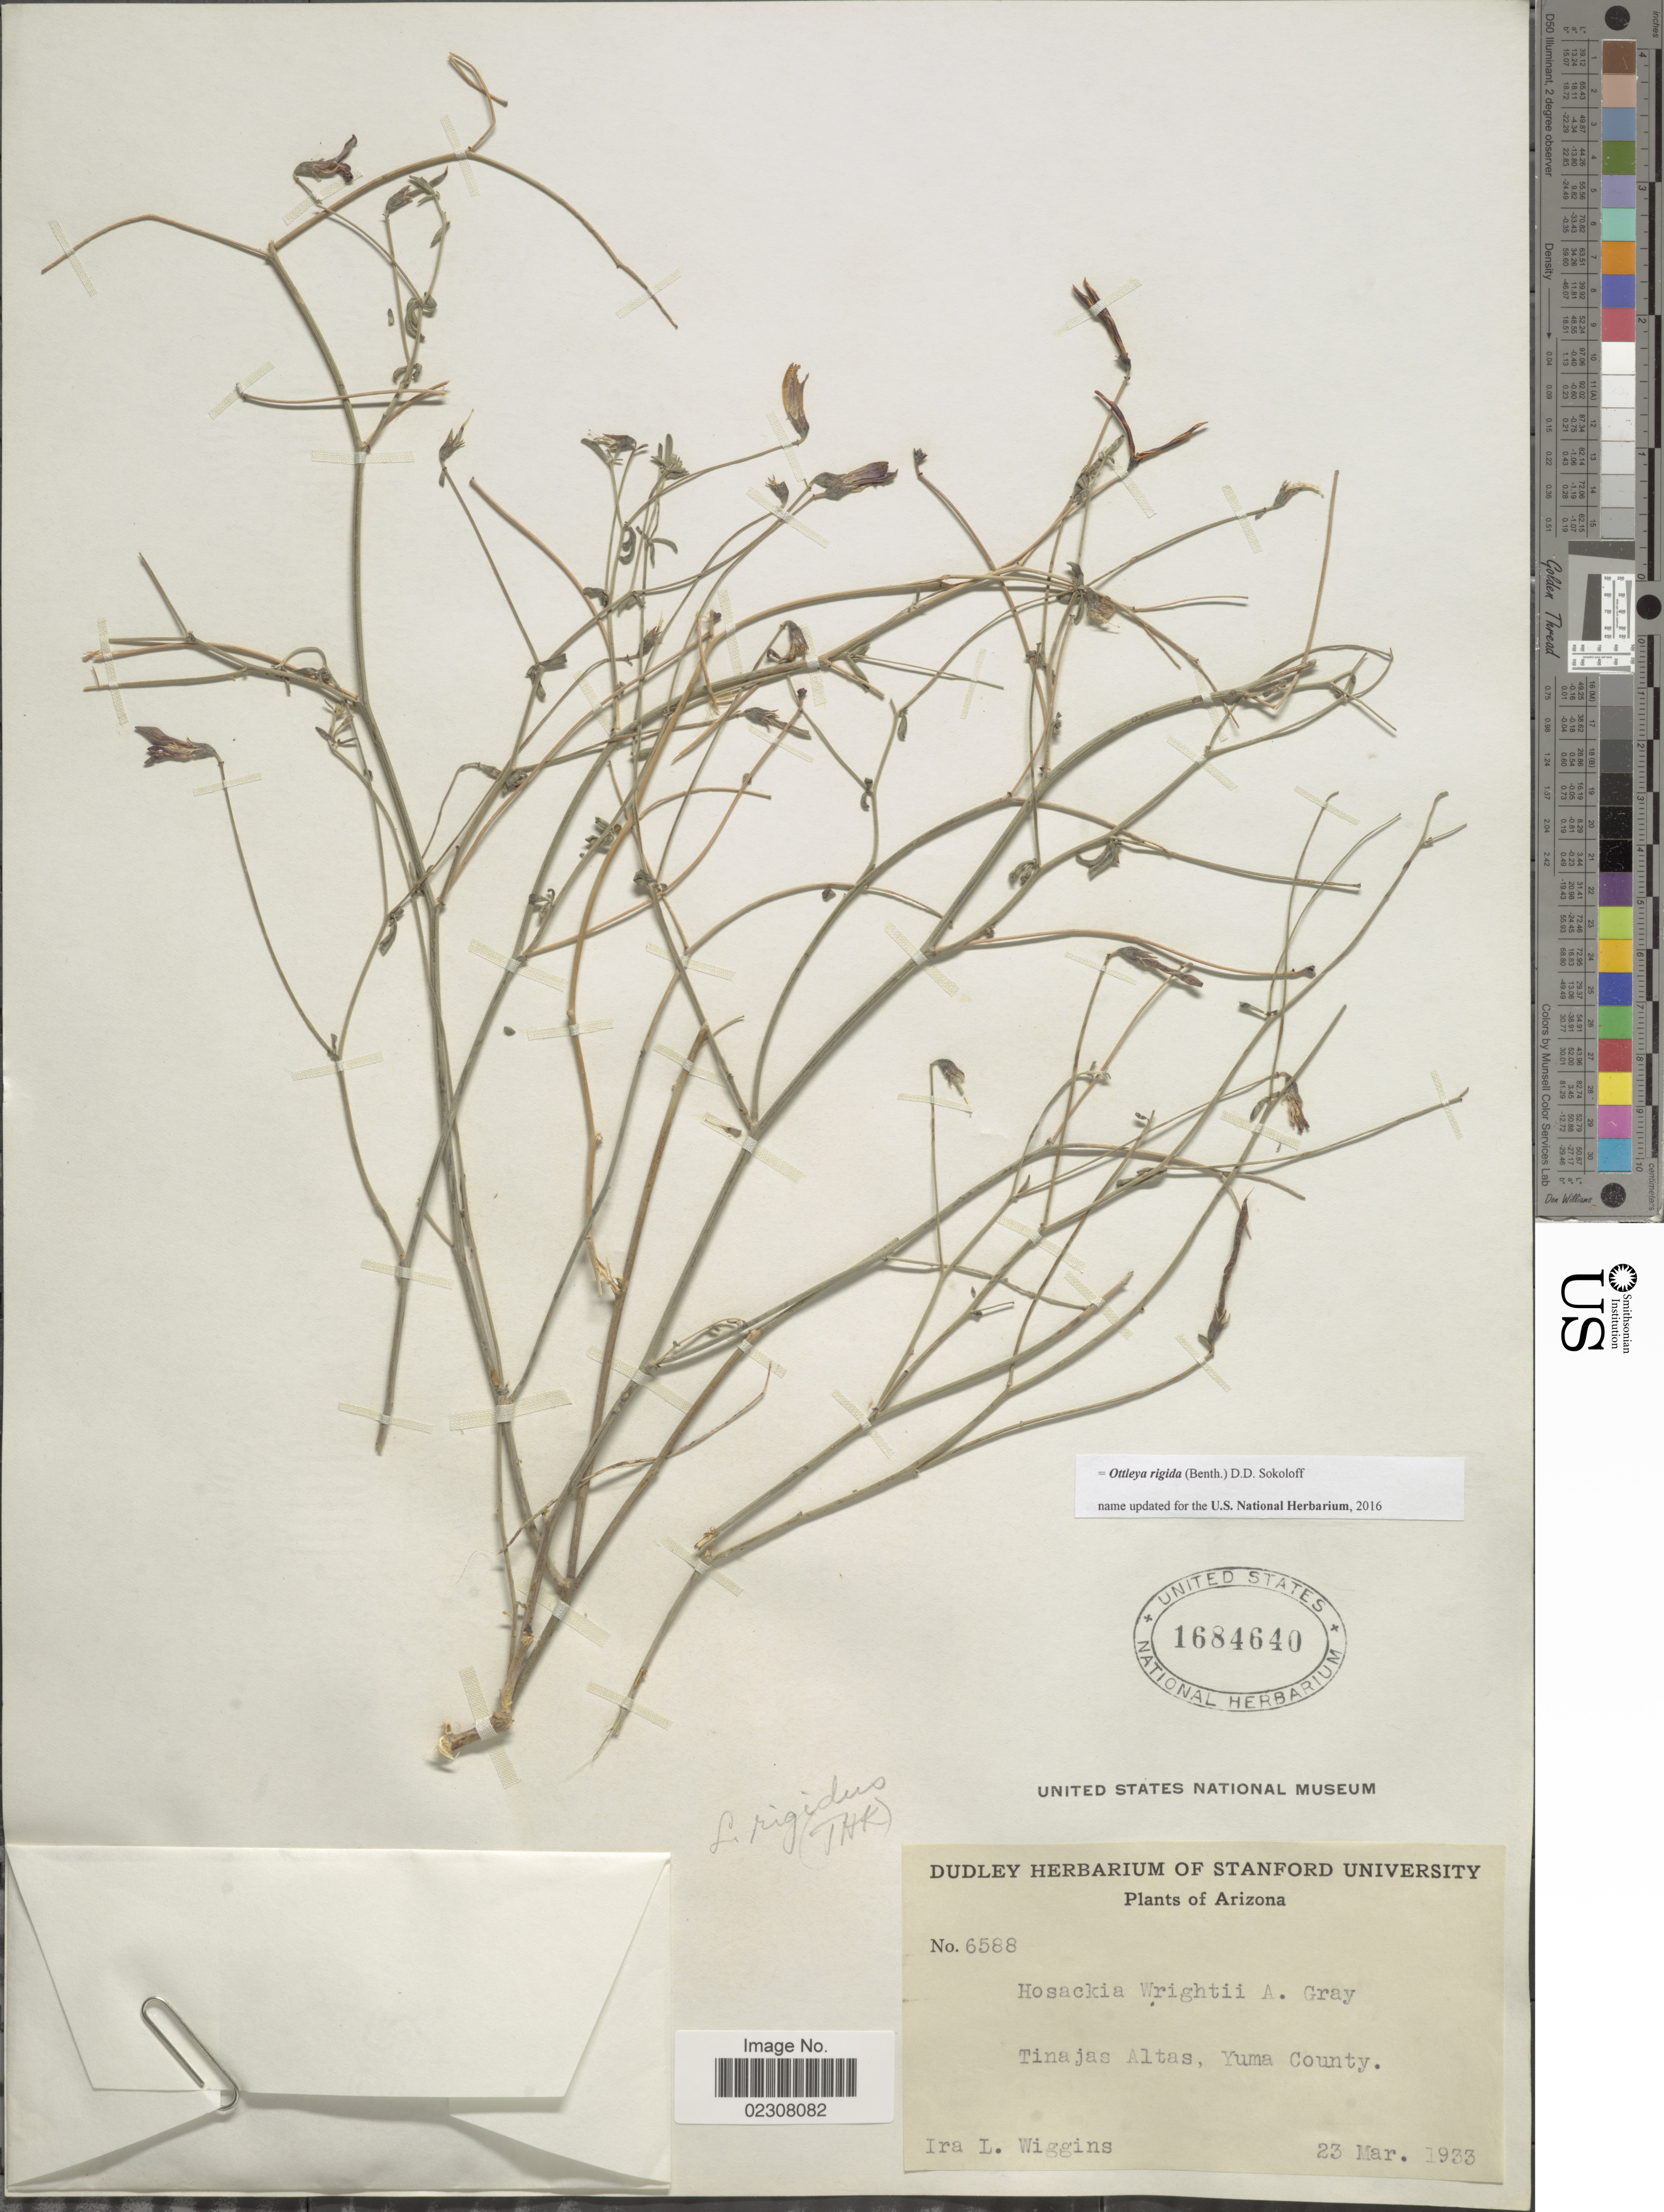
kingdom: Plantae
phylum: Tracheophyta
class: Magnoliopsida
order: Fabales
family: Fabaceae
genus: Ottleya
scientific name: Ottleya rigida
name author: (Benth.) D.D. Sokoloff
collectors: I. L. Wiggins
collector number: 6588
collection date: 1933-03-23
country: United States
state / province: Arizona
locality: Tinajas Altas, Yuma County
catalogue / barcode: US 1684640